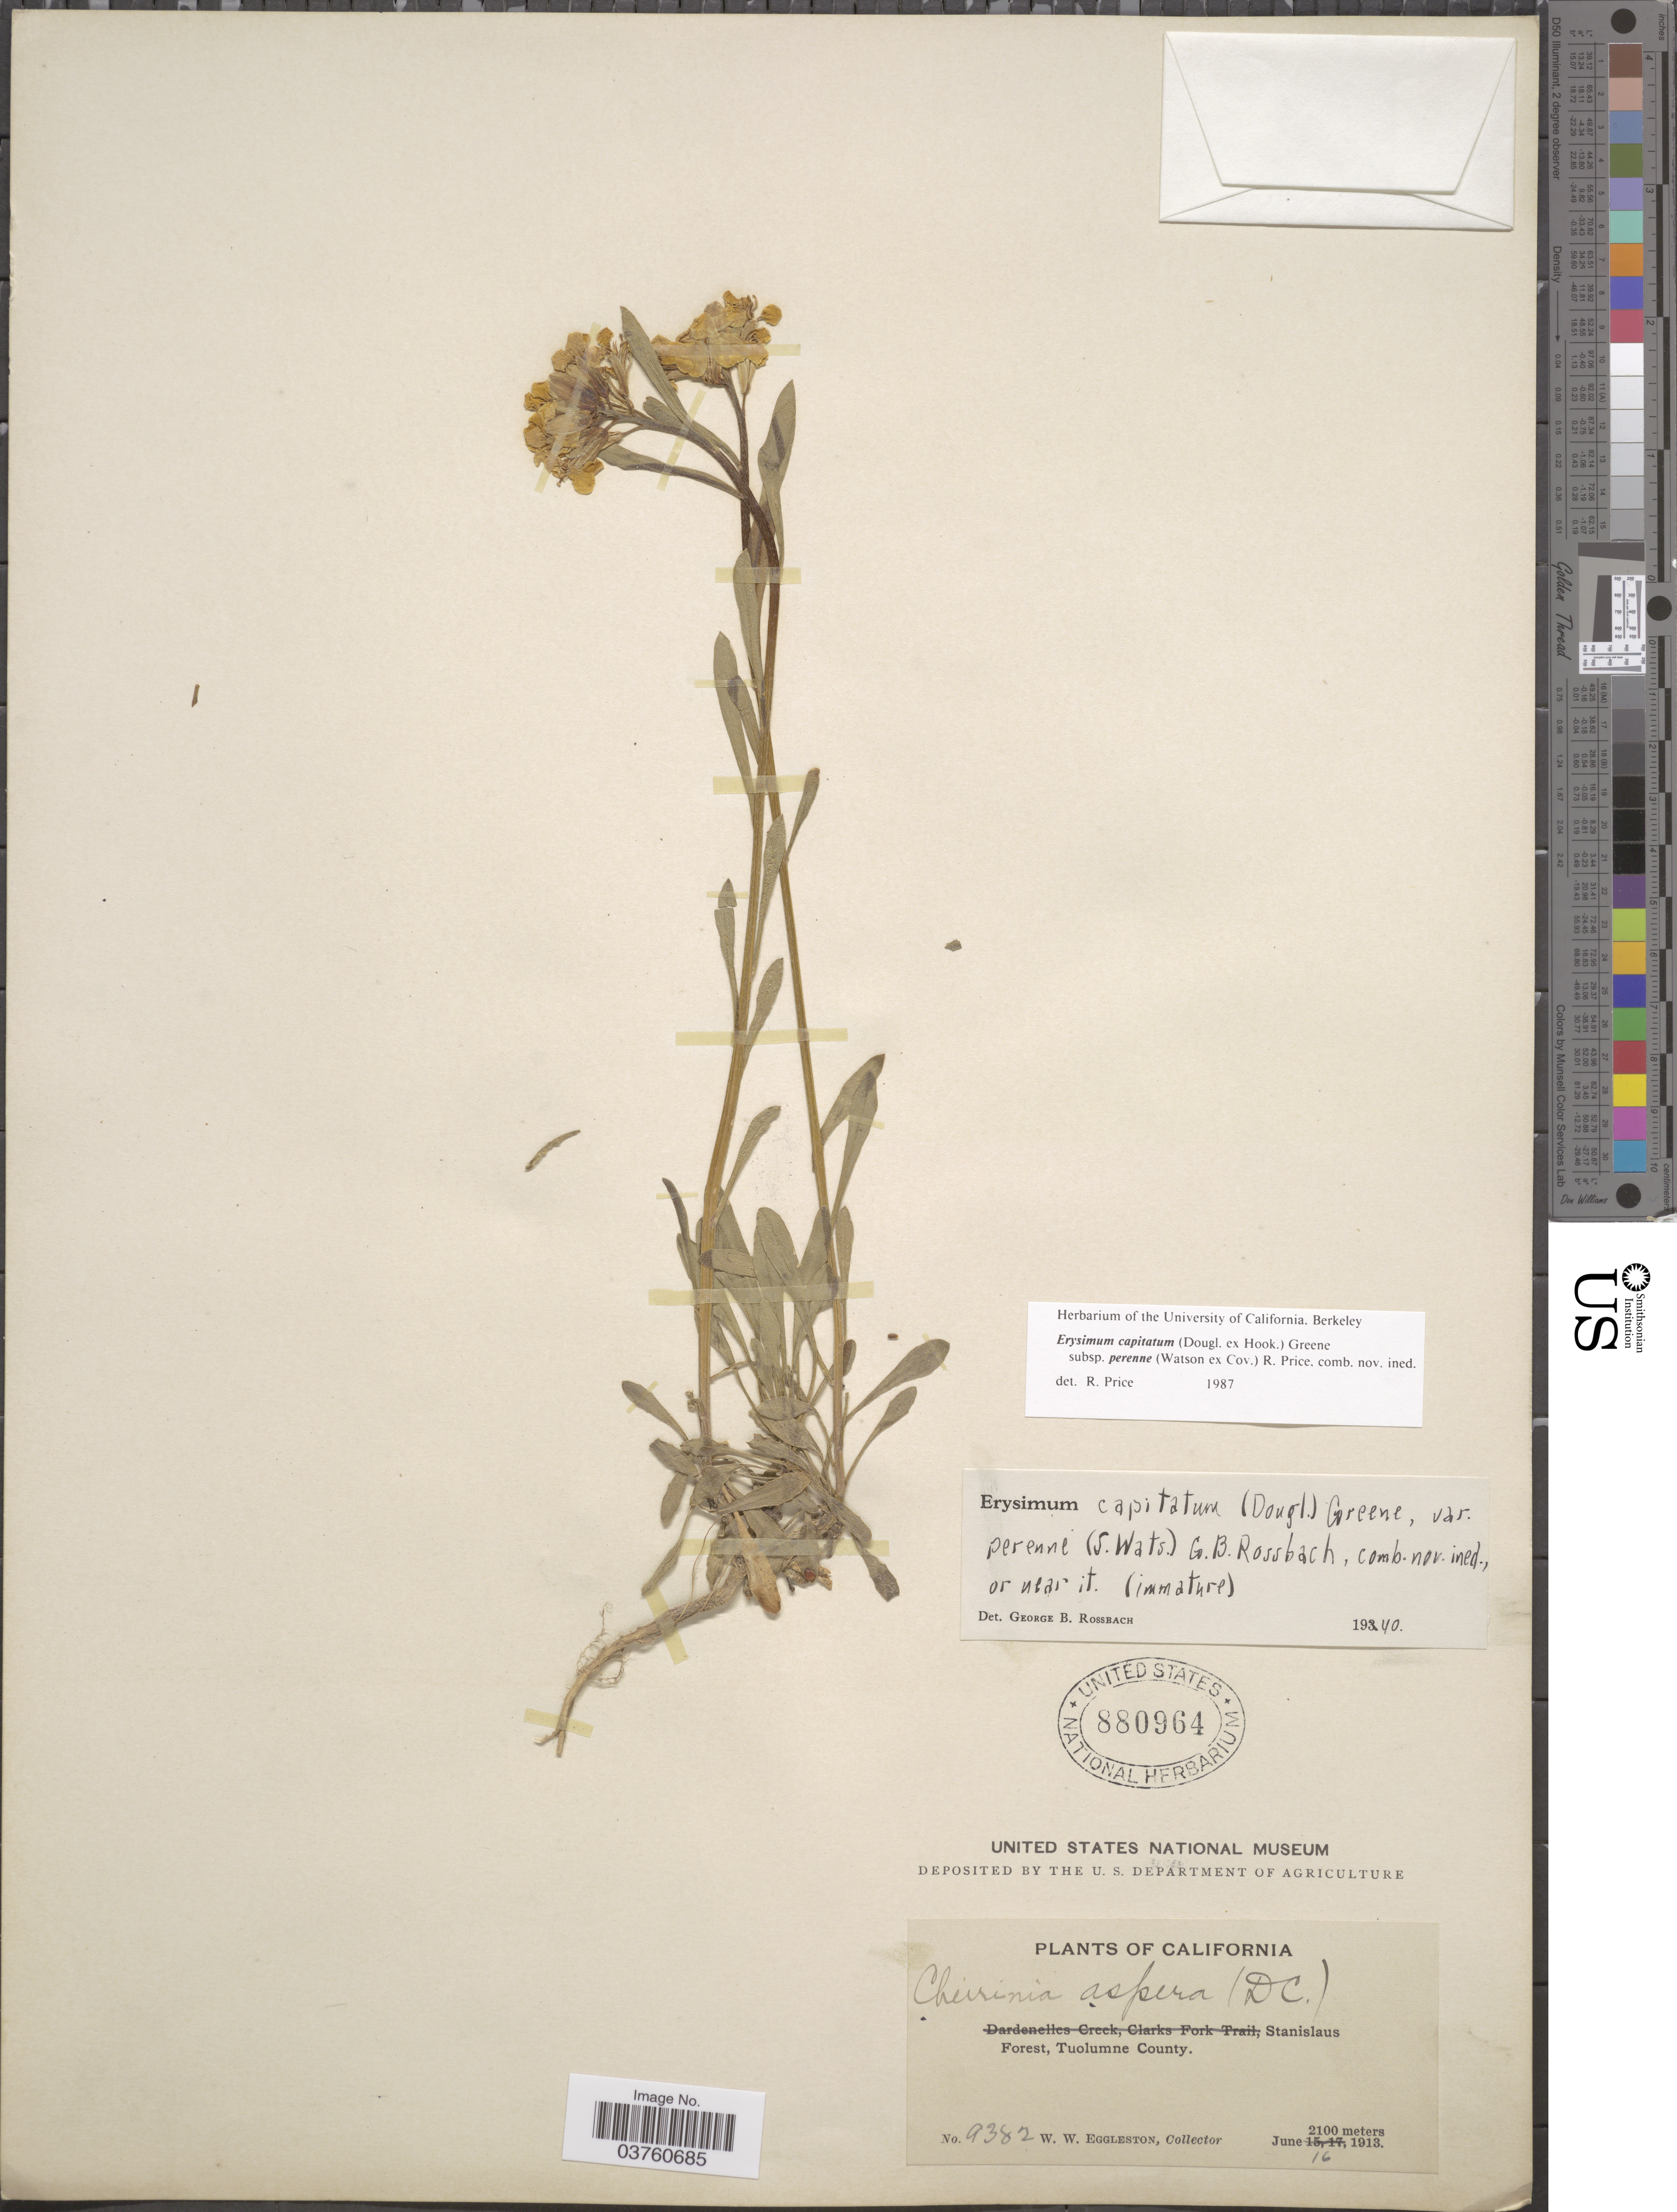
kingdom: Plantae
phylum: Tracheophyta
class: Magnoliopsida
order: Brassicales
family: Brassicaceae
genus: Erysimum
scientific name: Erysimum capitatum var. perenne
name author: (S. Watson ex Coville) R.J. Davis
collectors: W. W. Eggleston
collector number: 9382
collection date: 1913-06-16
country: United States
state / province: California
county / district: Tuolumne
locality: Stanislaus Forest, Tuolumne County.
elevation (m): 2100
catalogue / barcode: US 880964